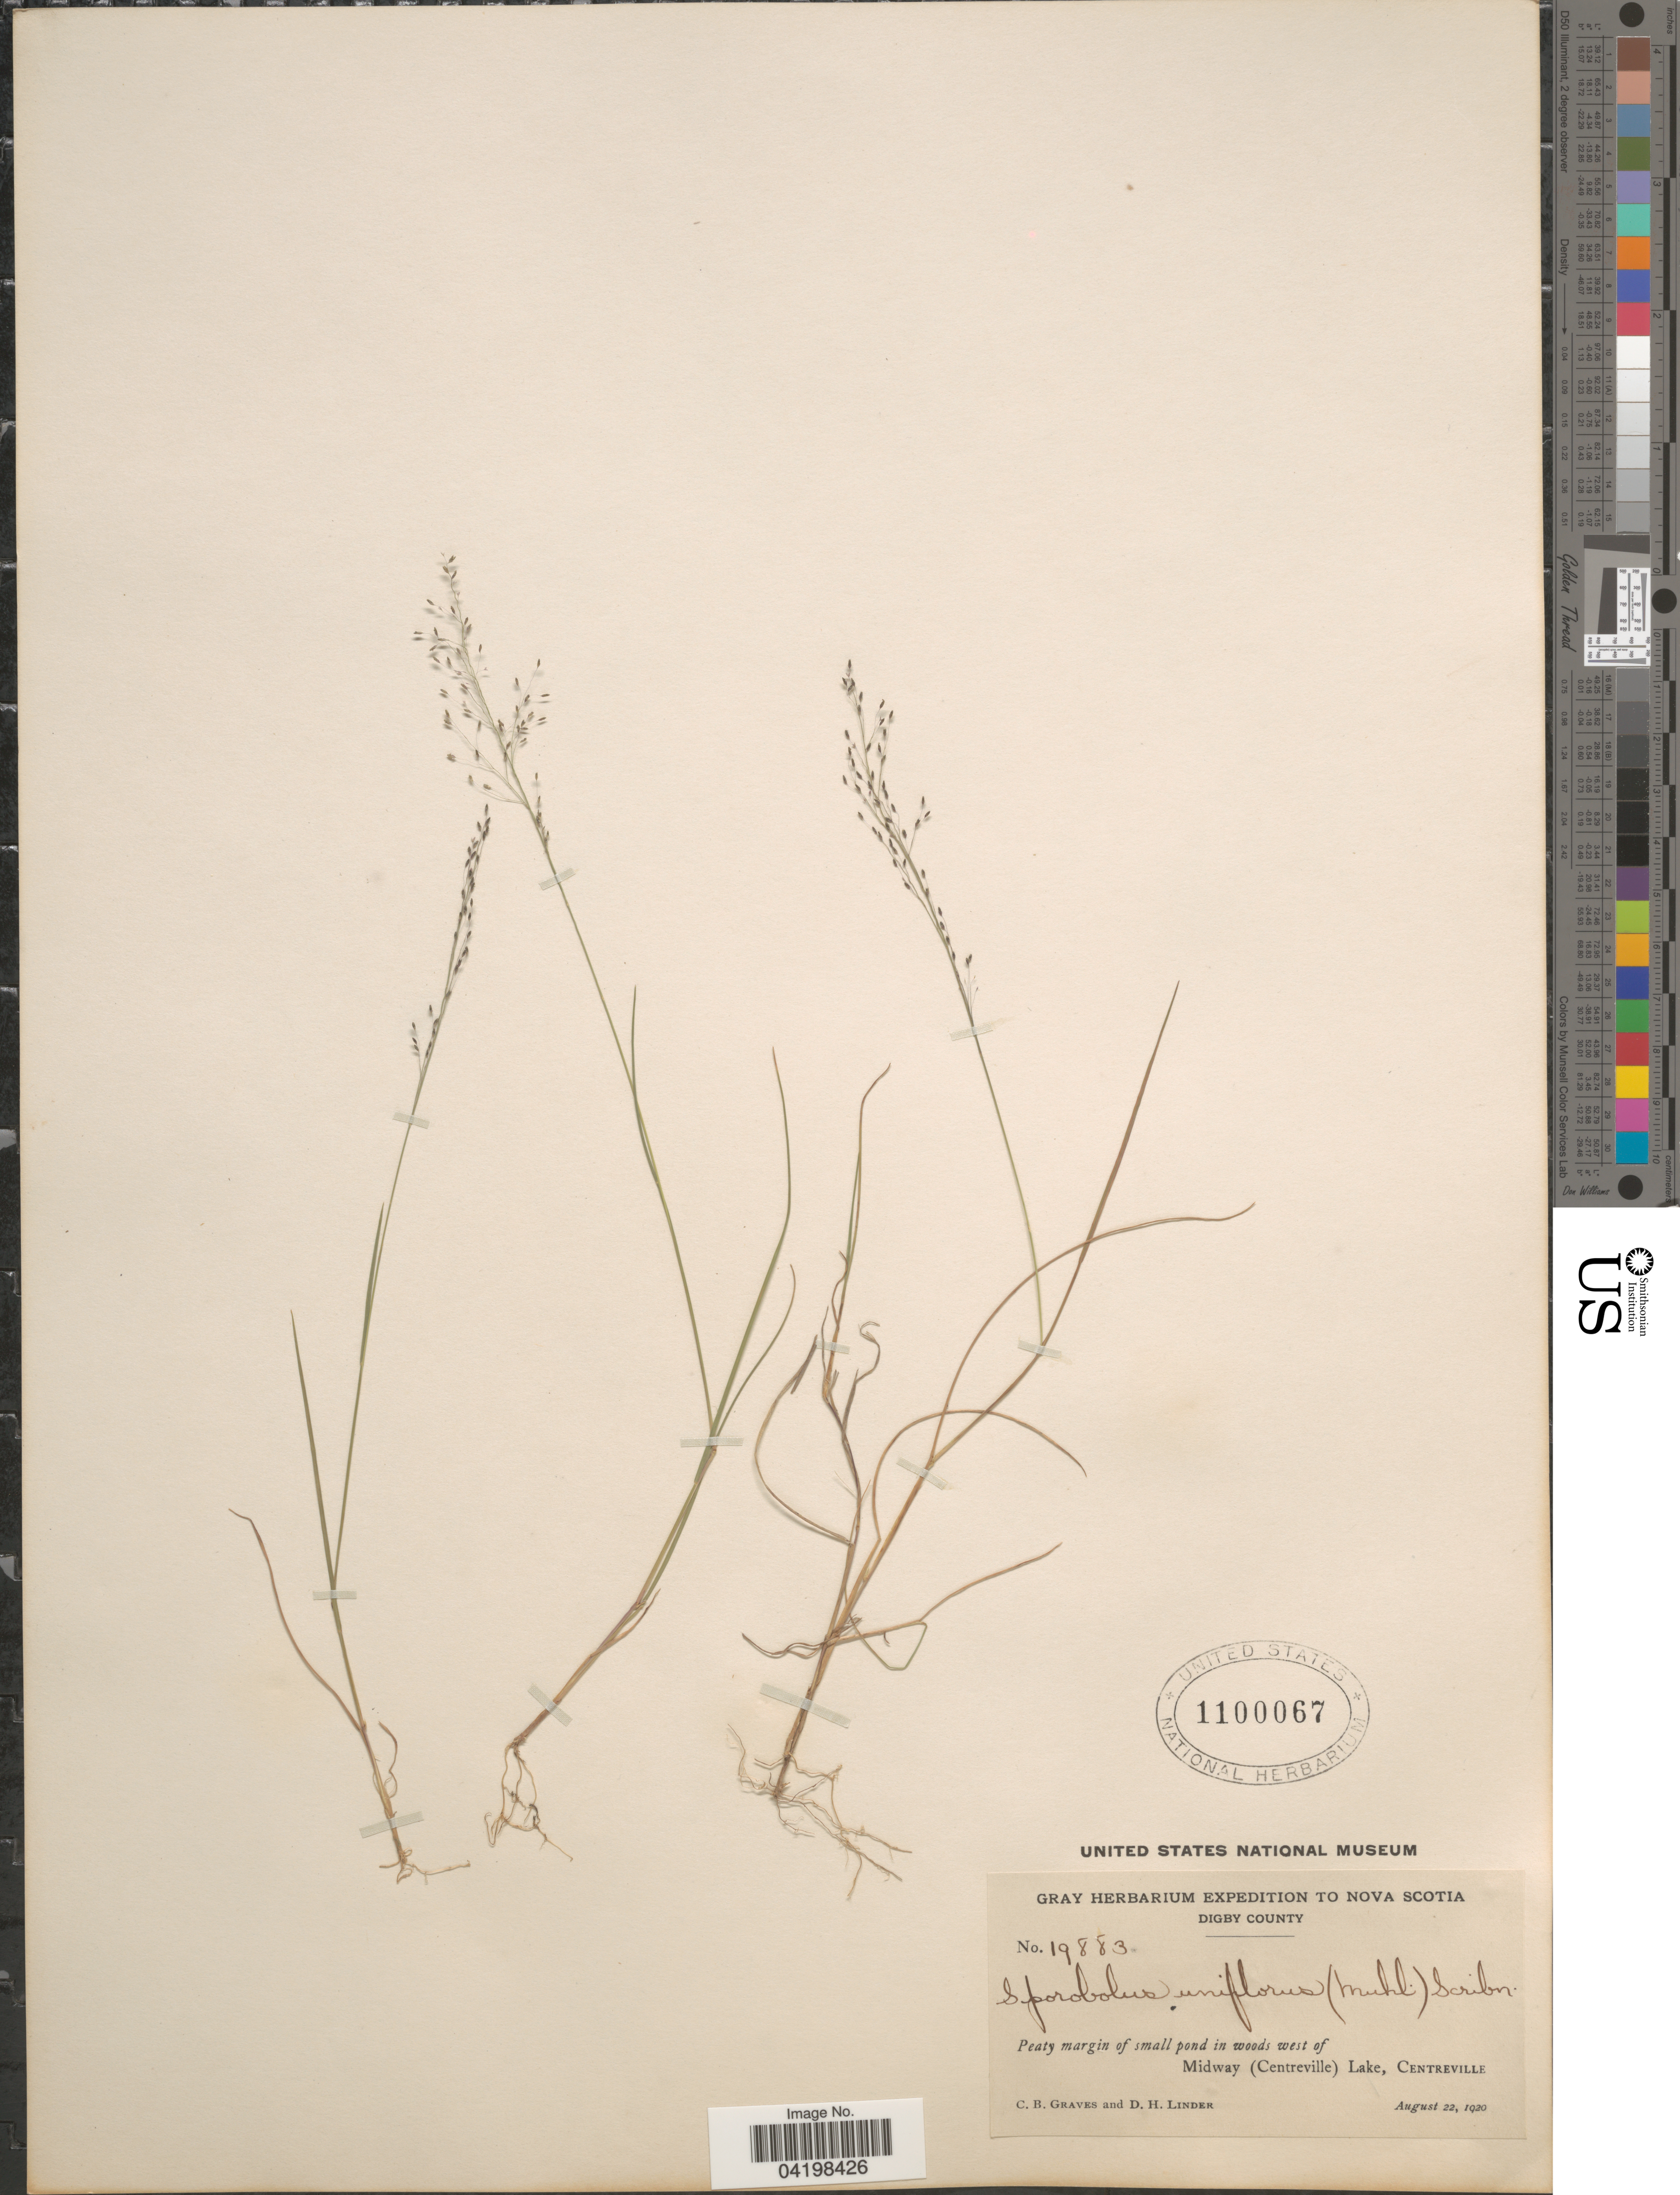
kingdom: Plantae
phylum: Tracheophyta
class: Liliopsida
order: Poales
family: Poaceae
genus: Muhlenbergia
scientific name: Muhlenbergia uniflora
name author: (Muhl.) Fernald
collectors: C. Graves & D. Linder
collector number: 19883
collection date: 1920-08-22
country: Canada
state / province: Nova Scotia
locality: Gray Herbarium Expedition to Nova Scotia. Digby County. In woods west of Midway (Centreville) Lake, Centreville.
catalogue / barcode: US 1100067